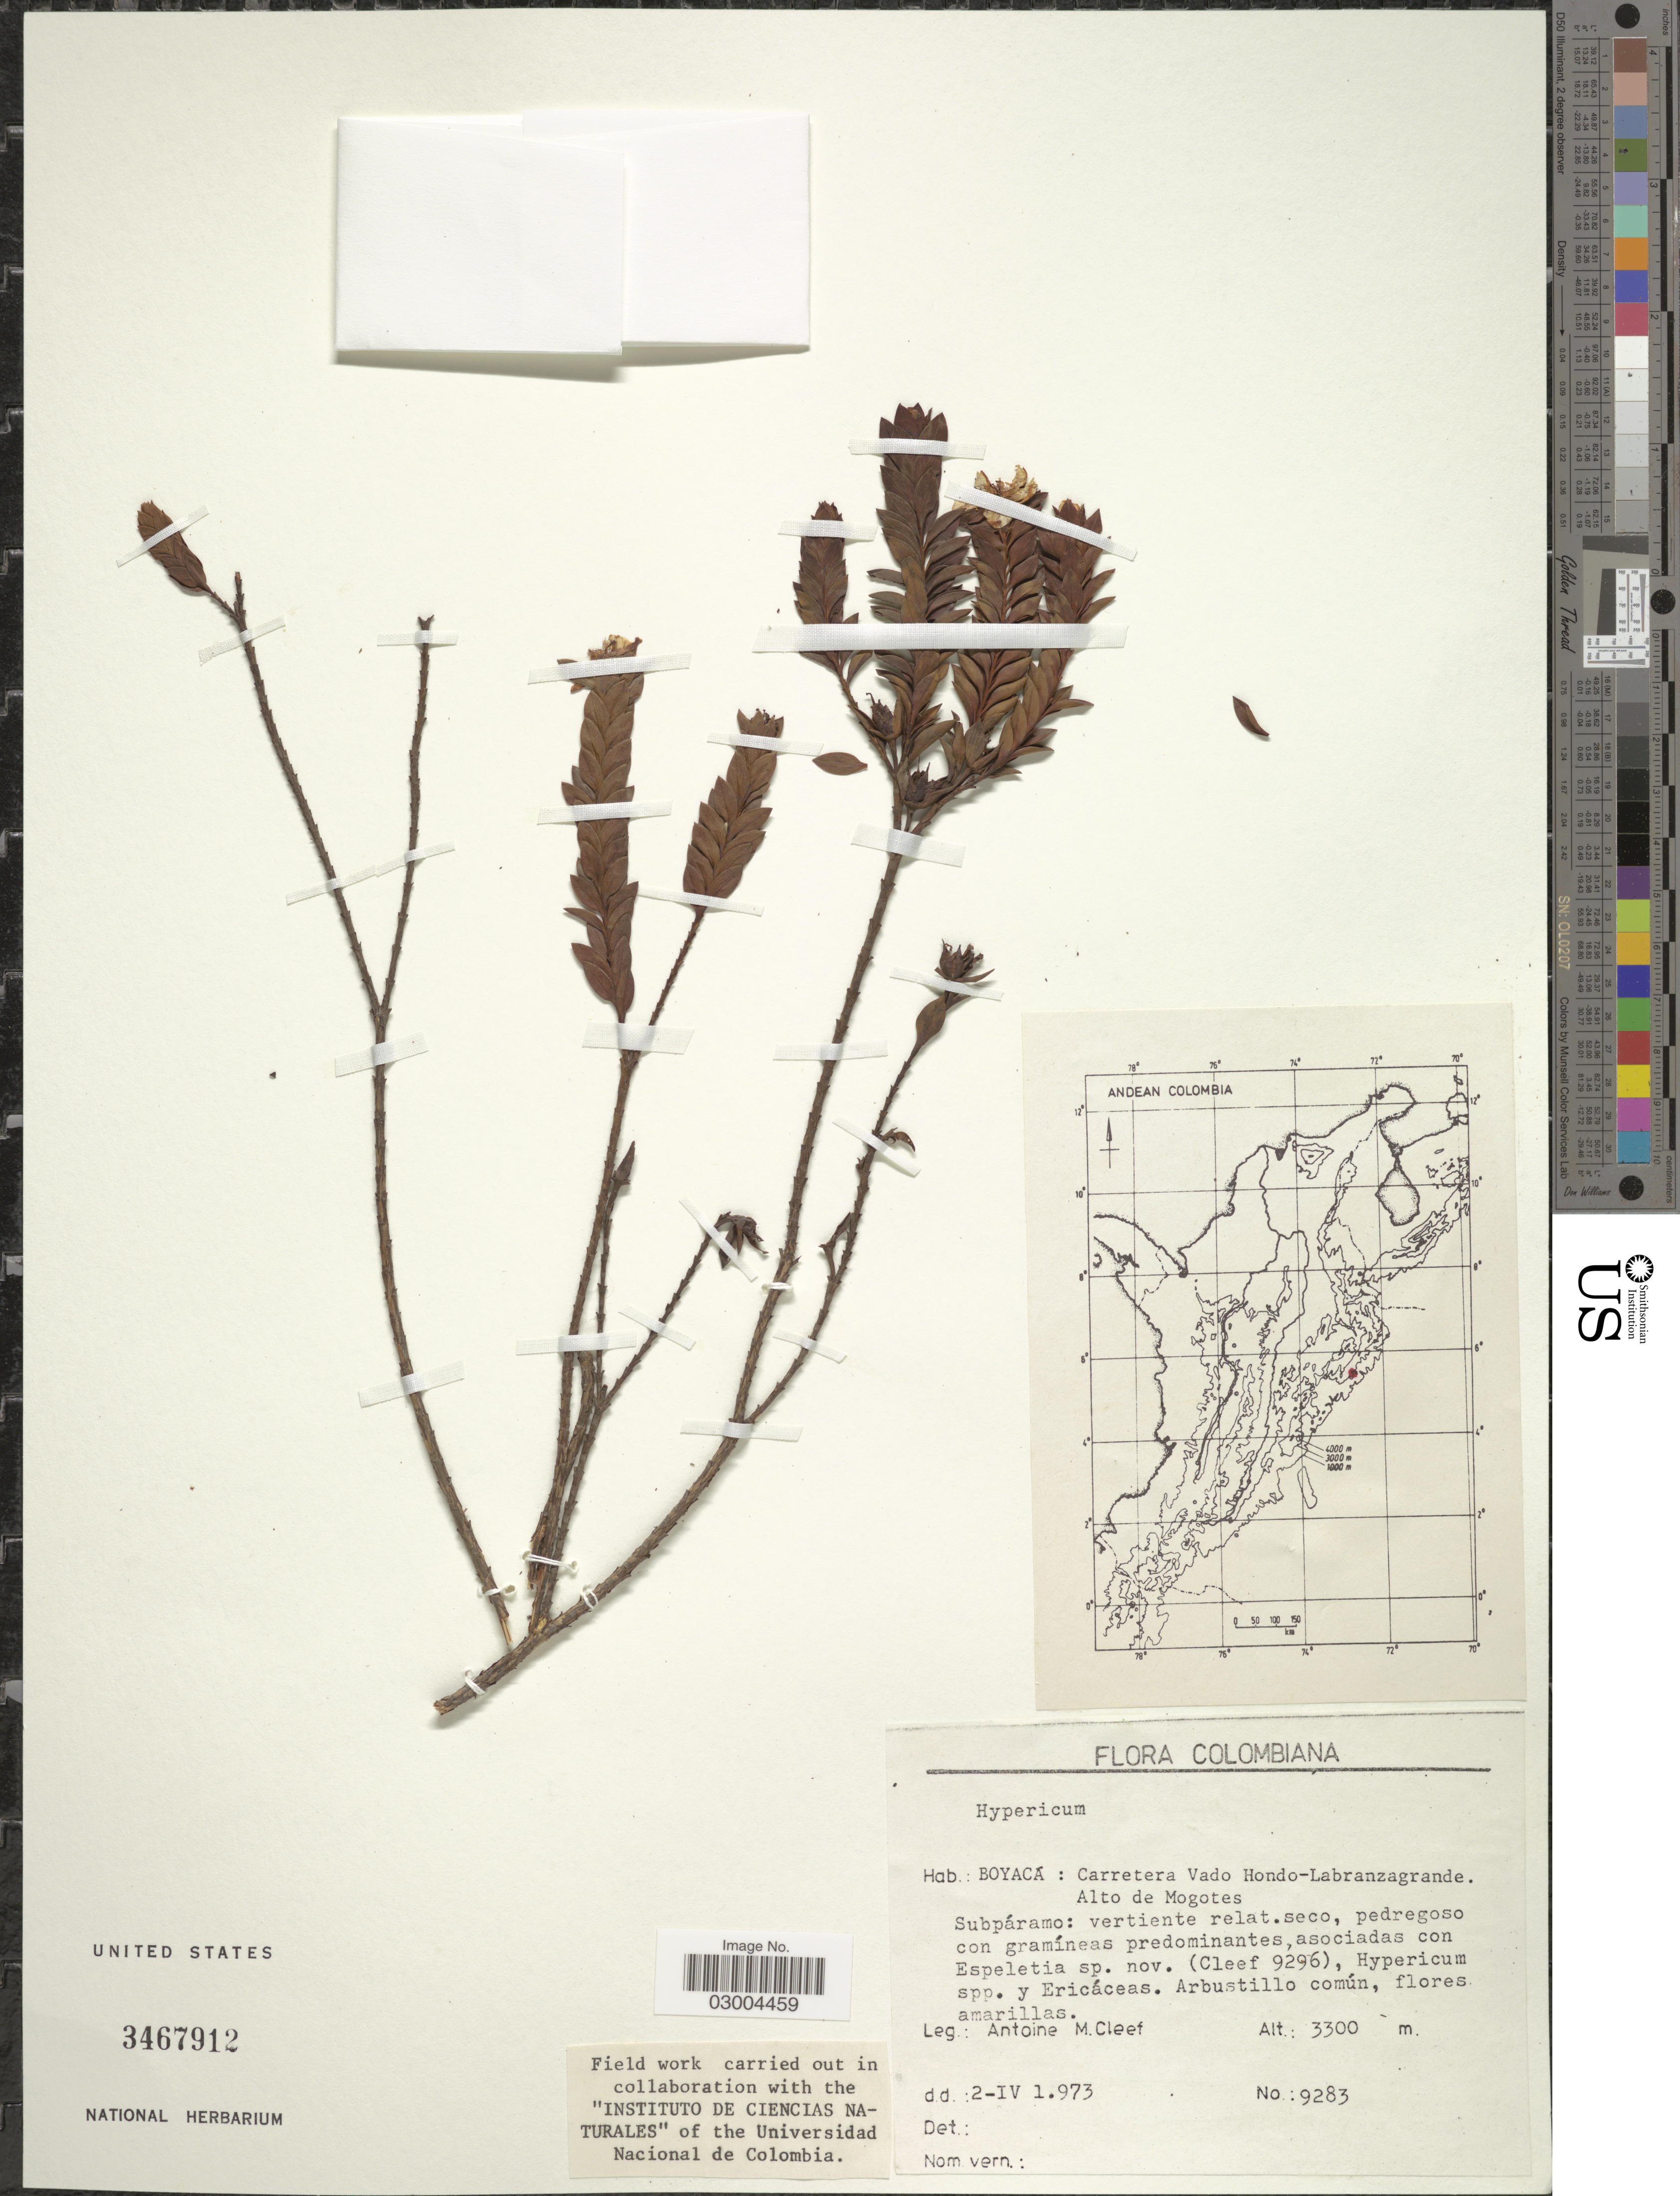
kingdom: Plantae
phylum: Tracheophyta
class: Magnoliopsida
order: Malpighiales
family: Hypericaceae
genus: Hypericum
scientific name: Hypericum sp.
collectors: A. M. Cleef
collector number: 9283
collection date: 1973-04-02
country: Colombia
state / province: Boyacá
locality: Carretera Vado Hondo-Labranzagrande. Alto de Mogotes.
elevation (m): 3300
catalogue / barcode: US 3467912